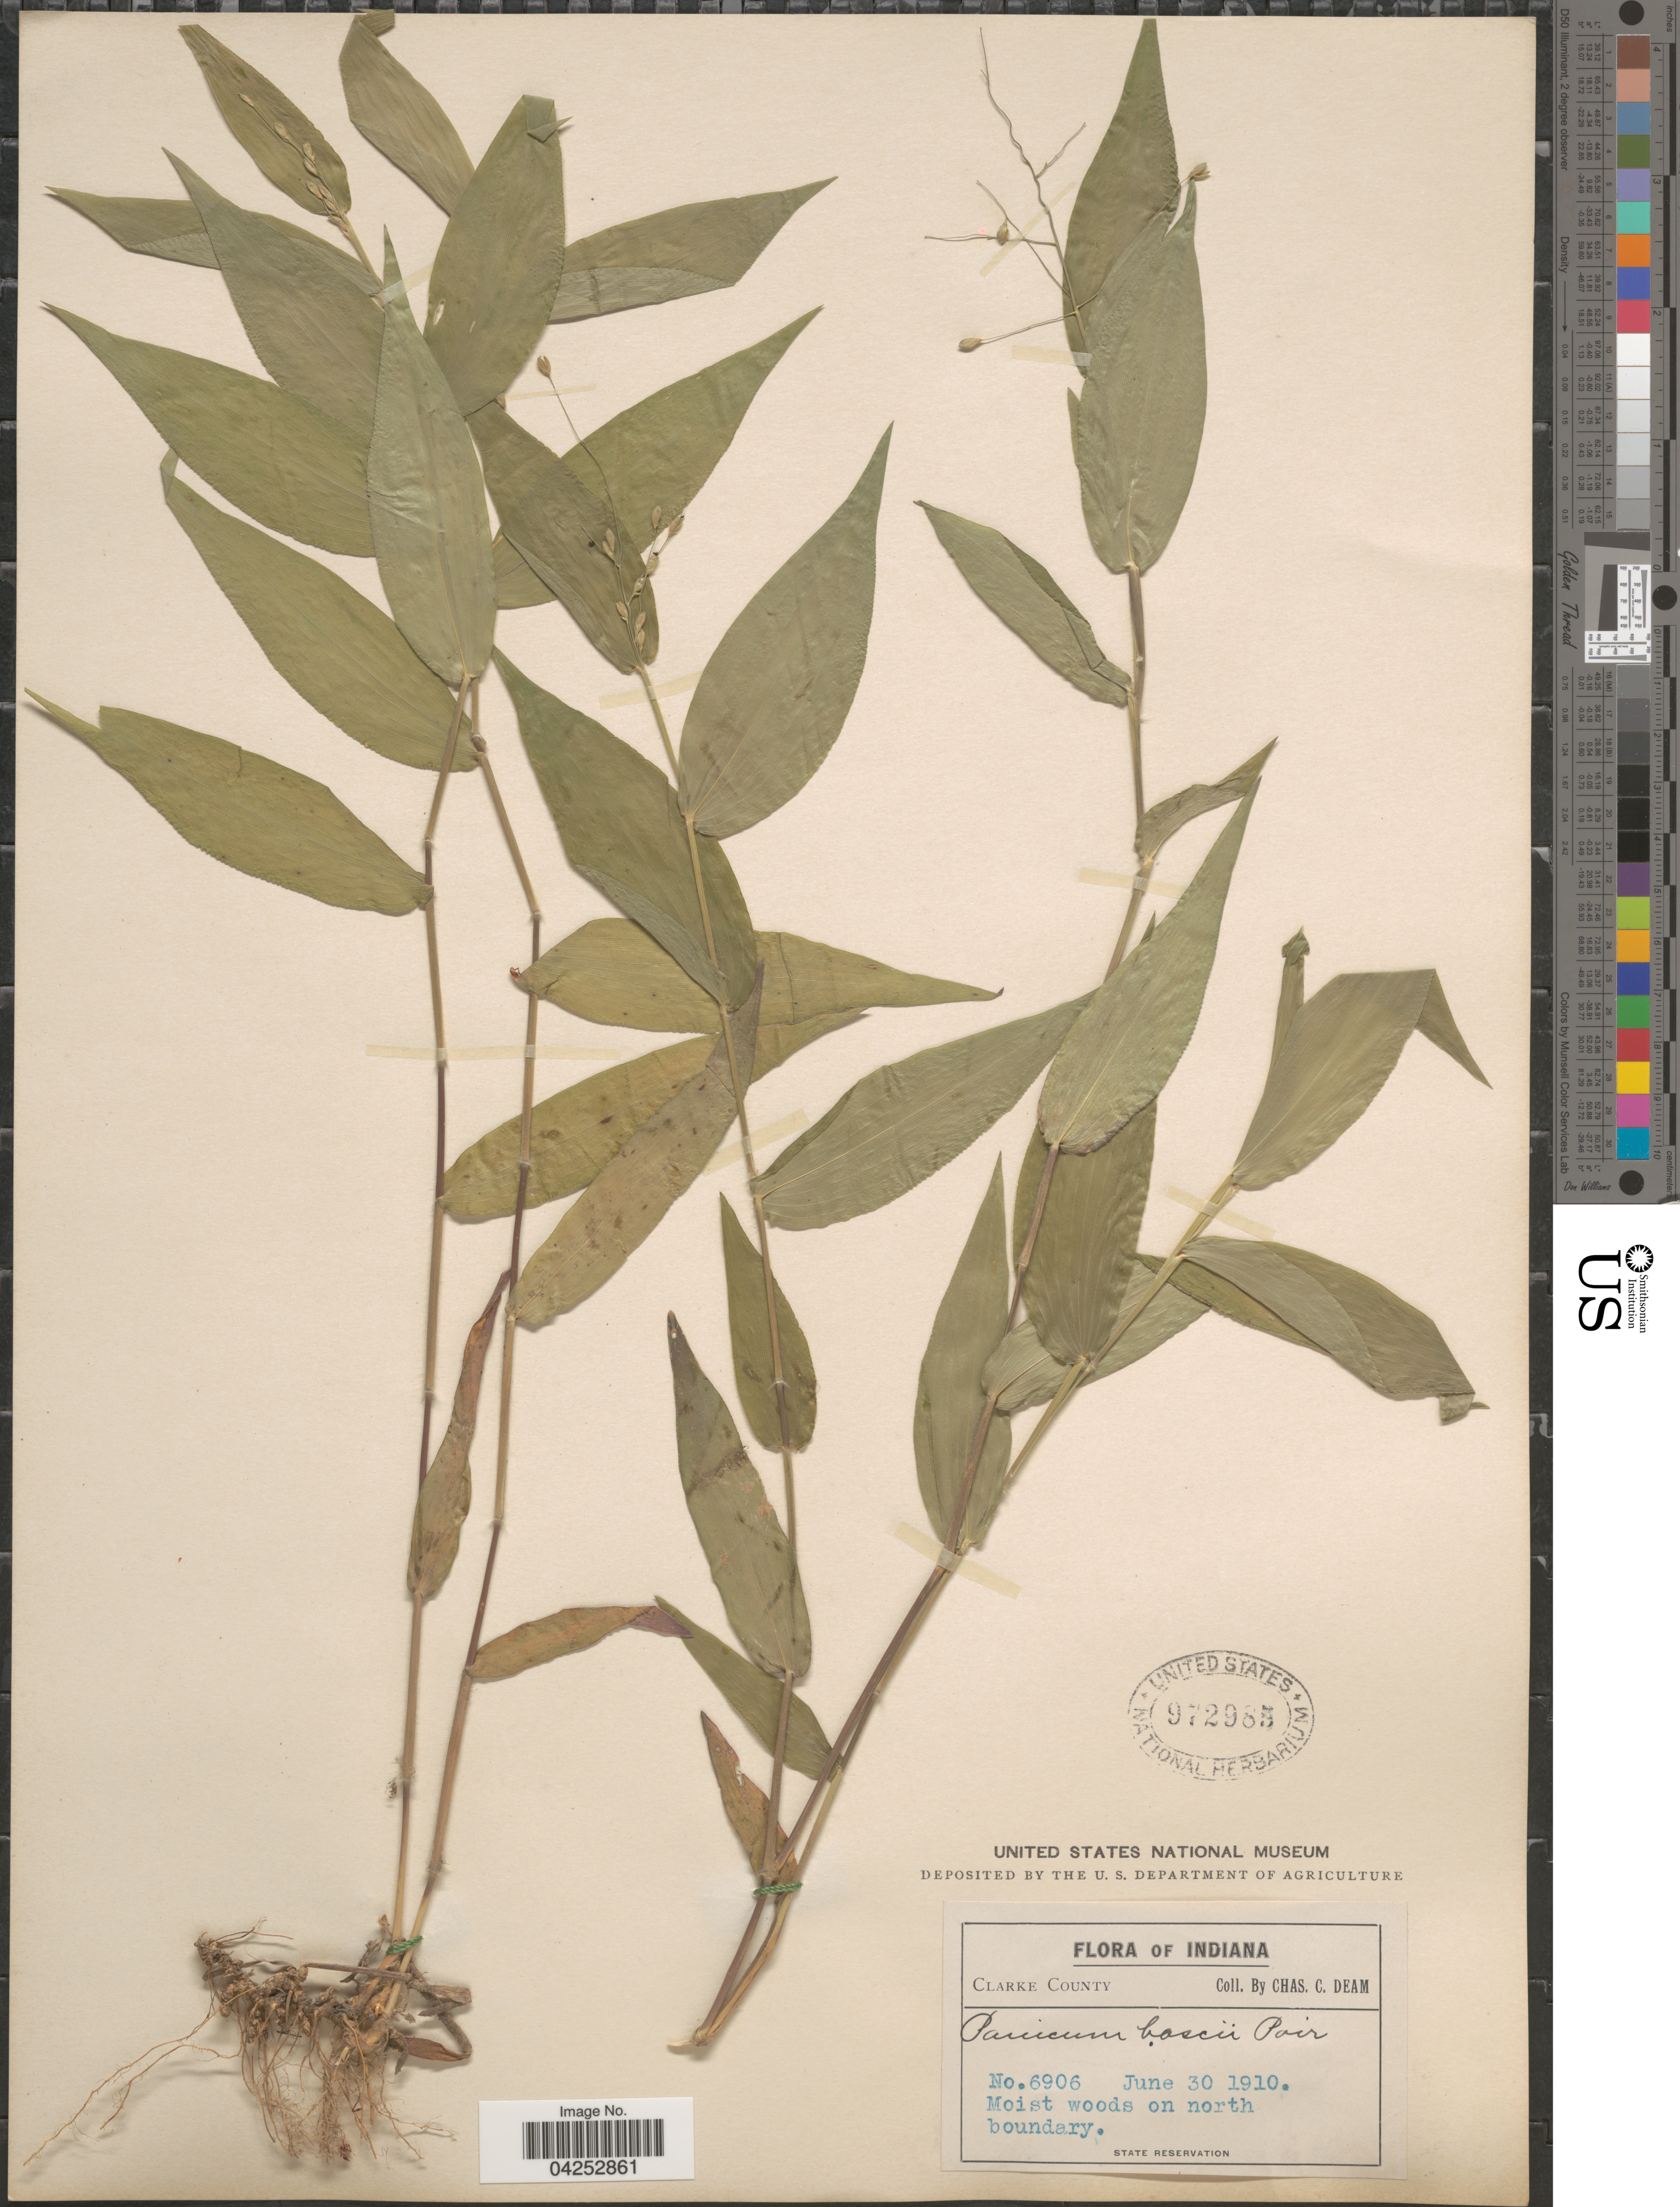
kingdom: Plantae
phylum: Tracheophyta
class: Liliopsida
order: Poales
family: Poaceae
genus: Dichanthelium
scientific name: Dichanthelium boscii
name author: (Poir.) Gould & C.A. Clark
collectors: C. C. Deam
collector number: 6906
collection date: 1910-06-30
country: United States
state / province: Indiana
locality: Clarke County. Moist woods on north boundary.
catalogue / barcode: US 972985